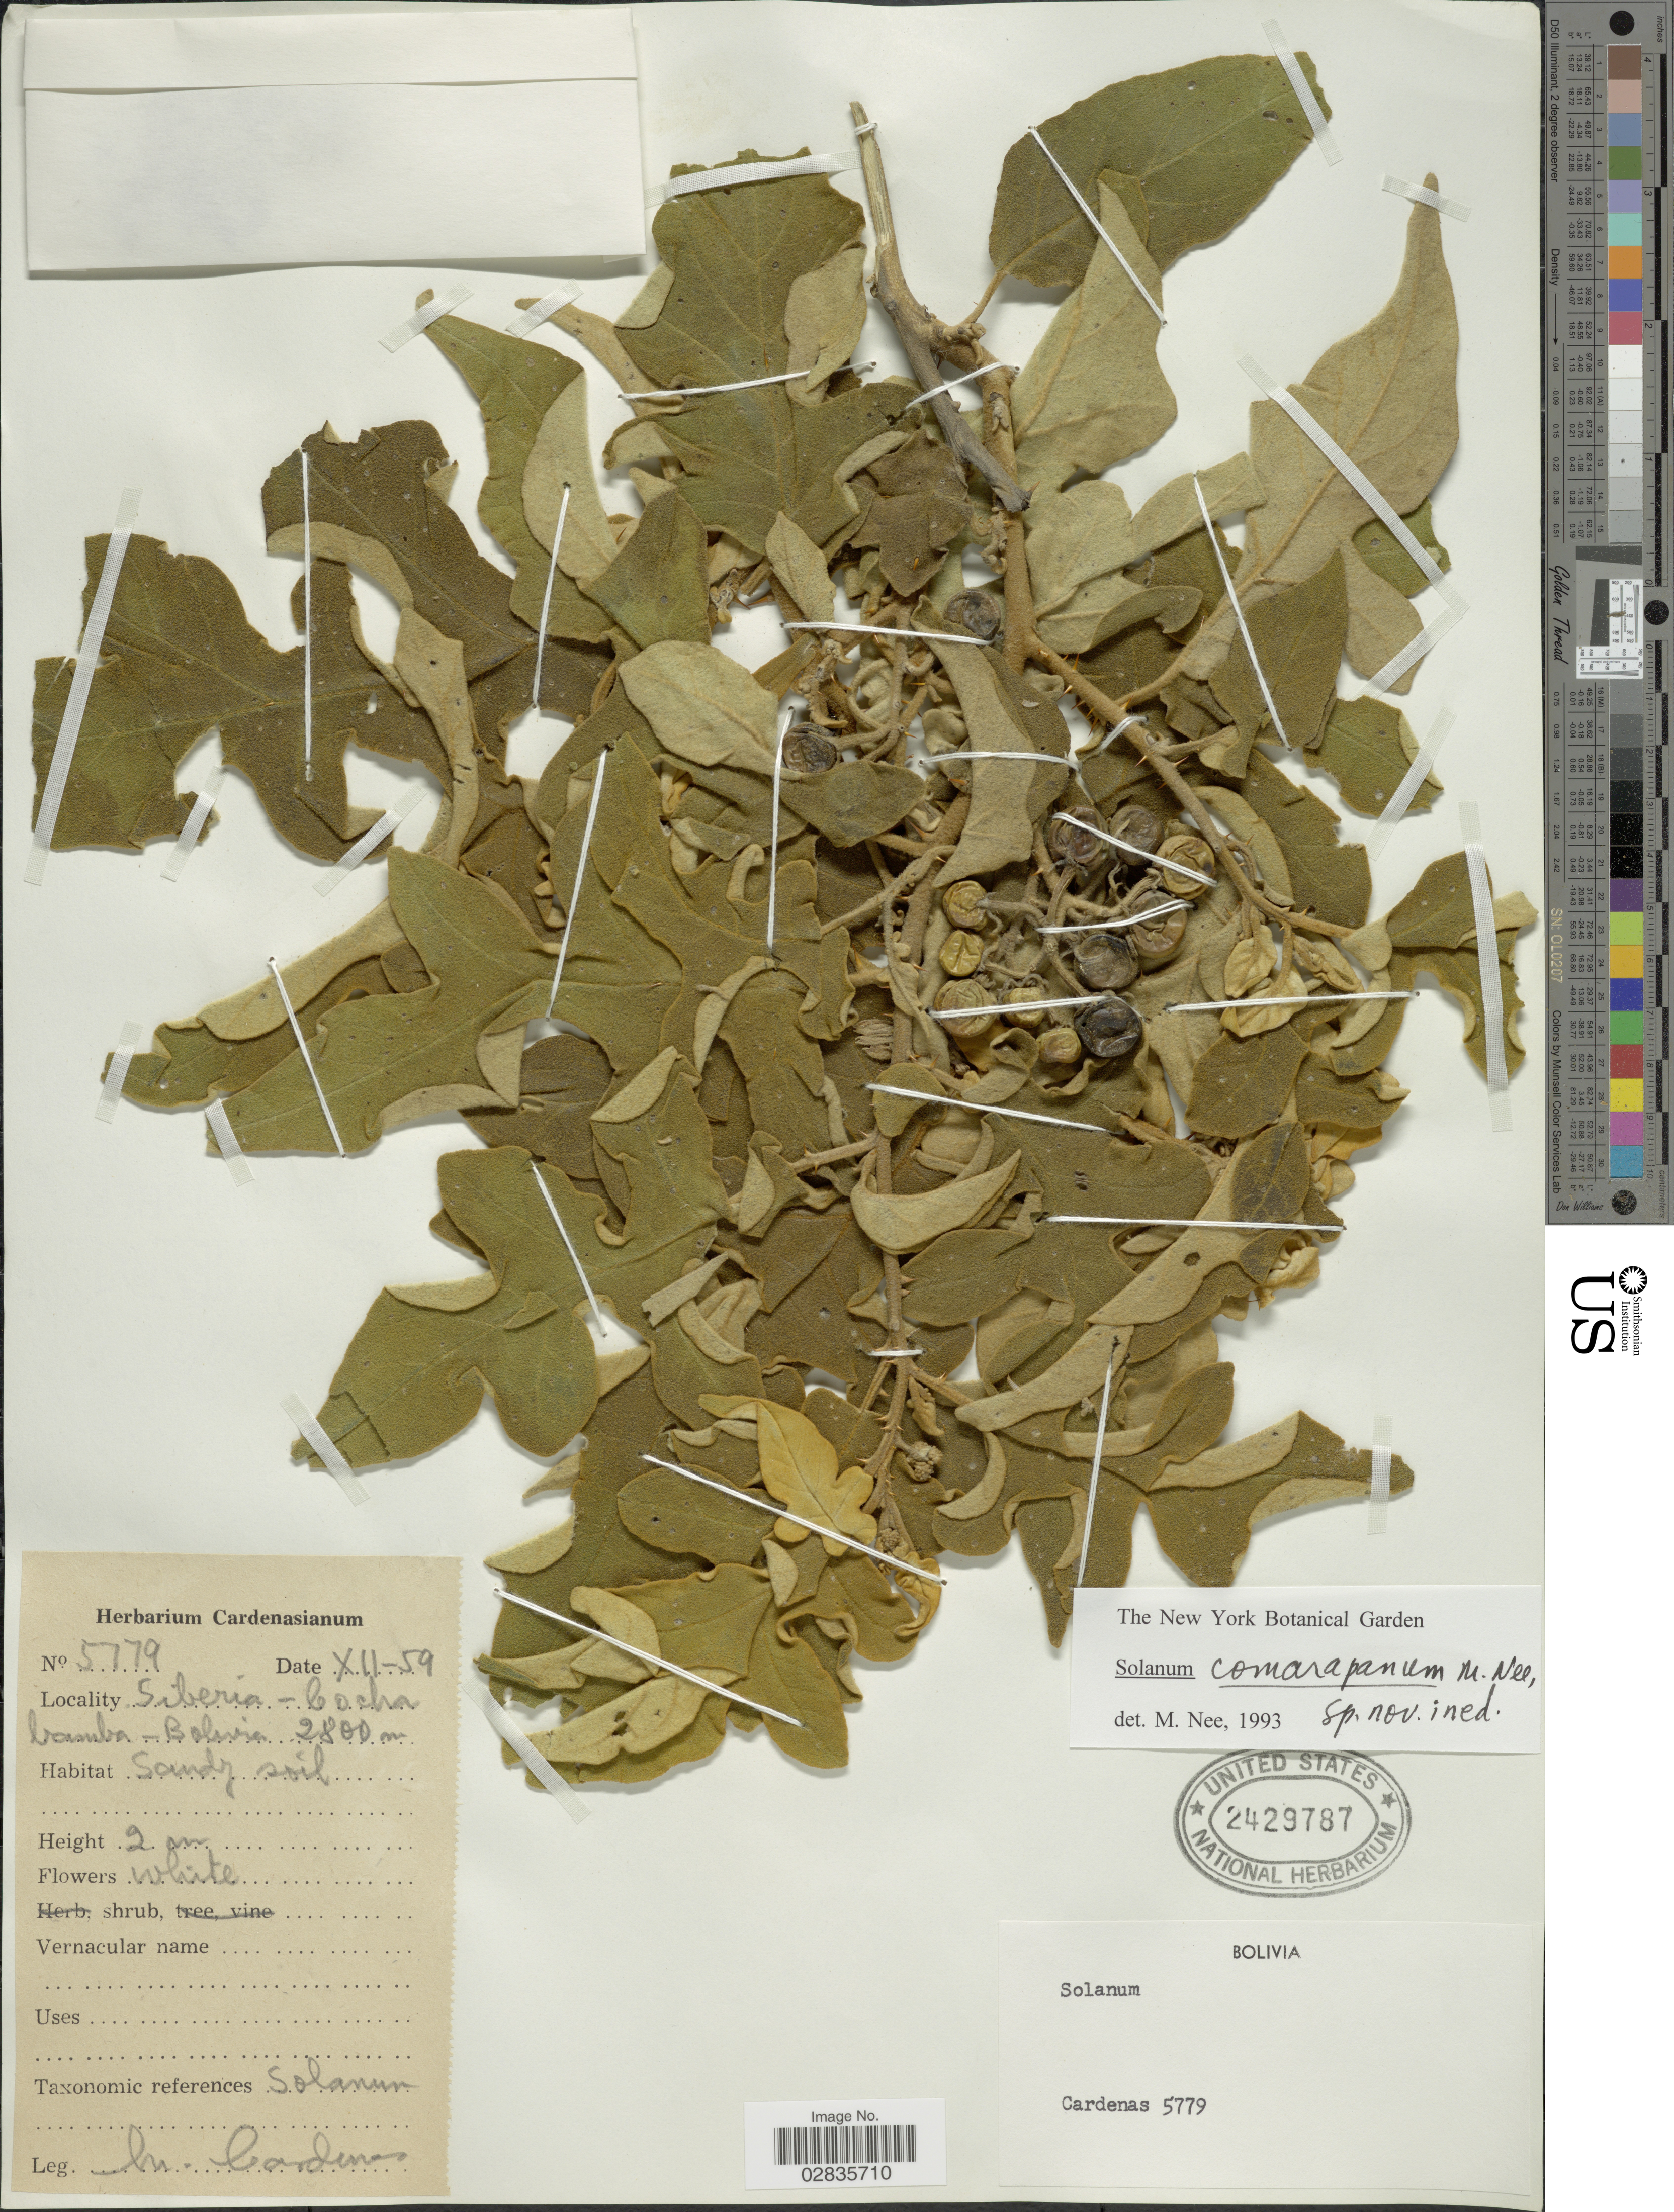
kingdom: Plantae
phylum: Tracheophyta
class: Magnoliopsida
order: Solanales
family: Solanaceae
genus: Solanum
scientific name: Solanum comarapanum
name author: M. Nee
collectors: M. Cárdenas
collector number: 5779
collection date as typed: Transcribed d/m/y: /12/59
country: Bolivia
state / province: Cochabamba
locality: Siberia.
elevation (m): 2800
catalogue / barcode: US 2429787